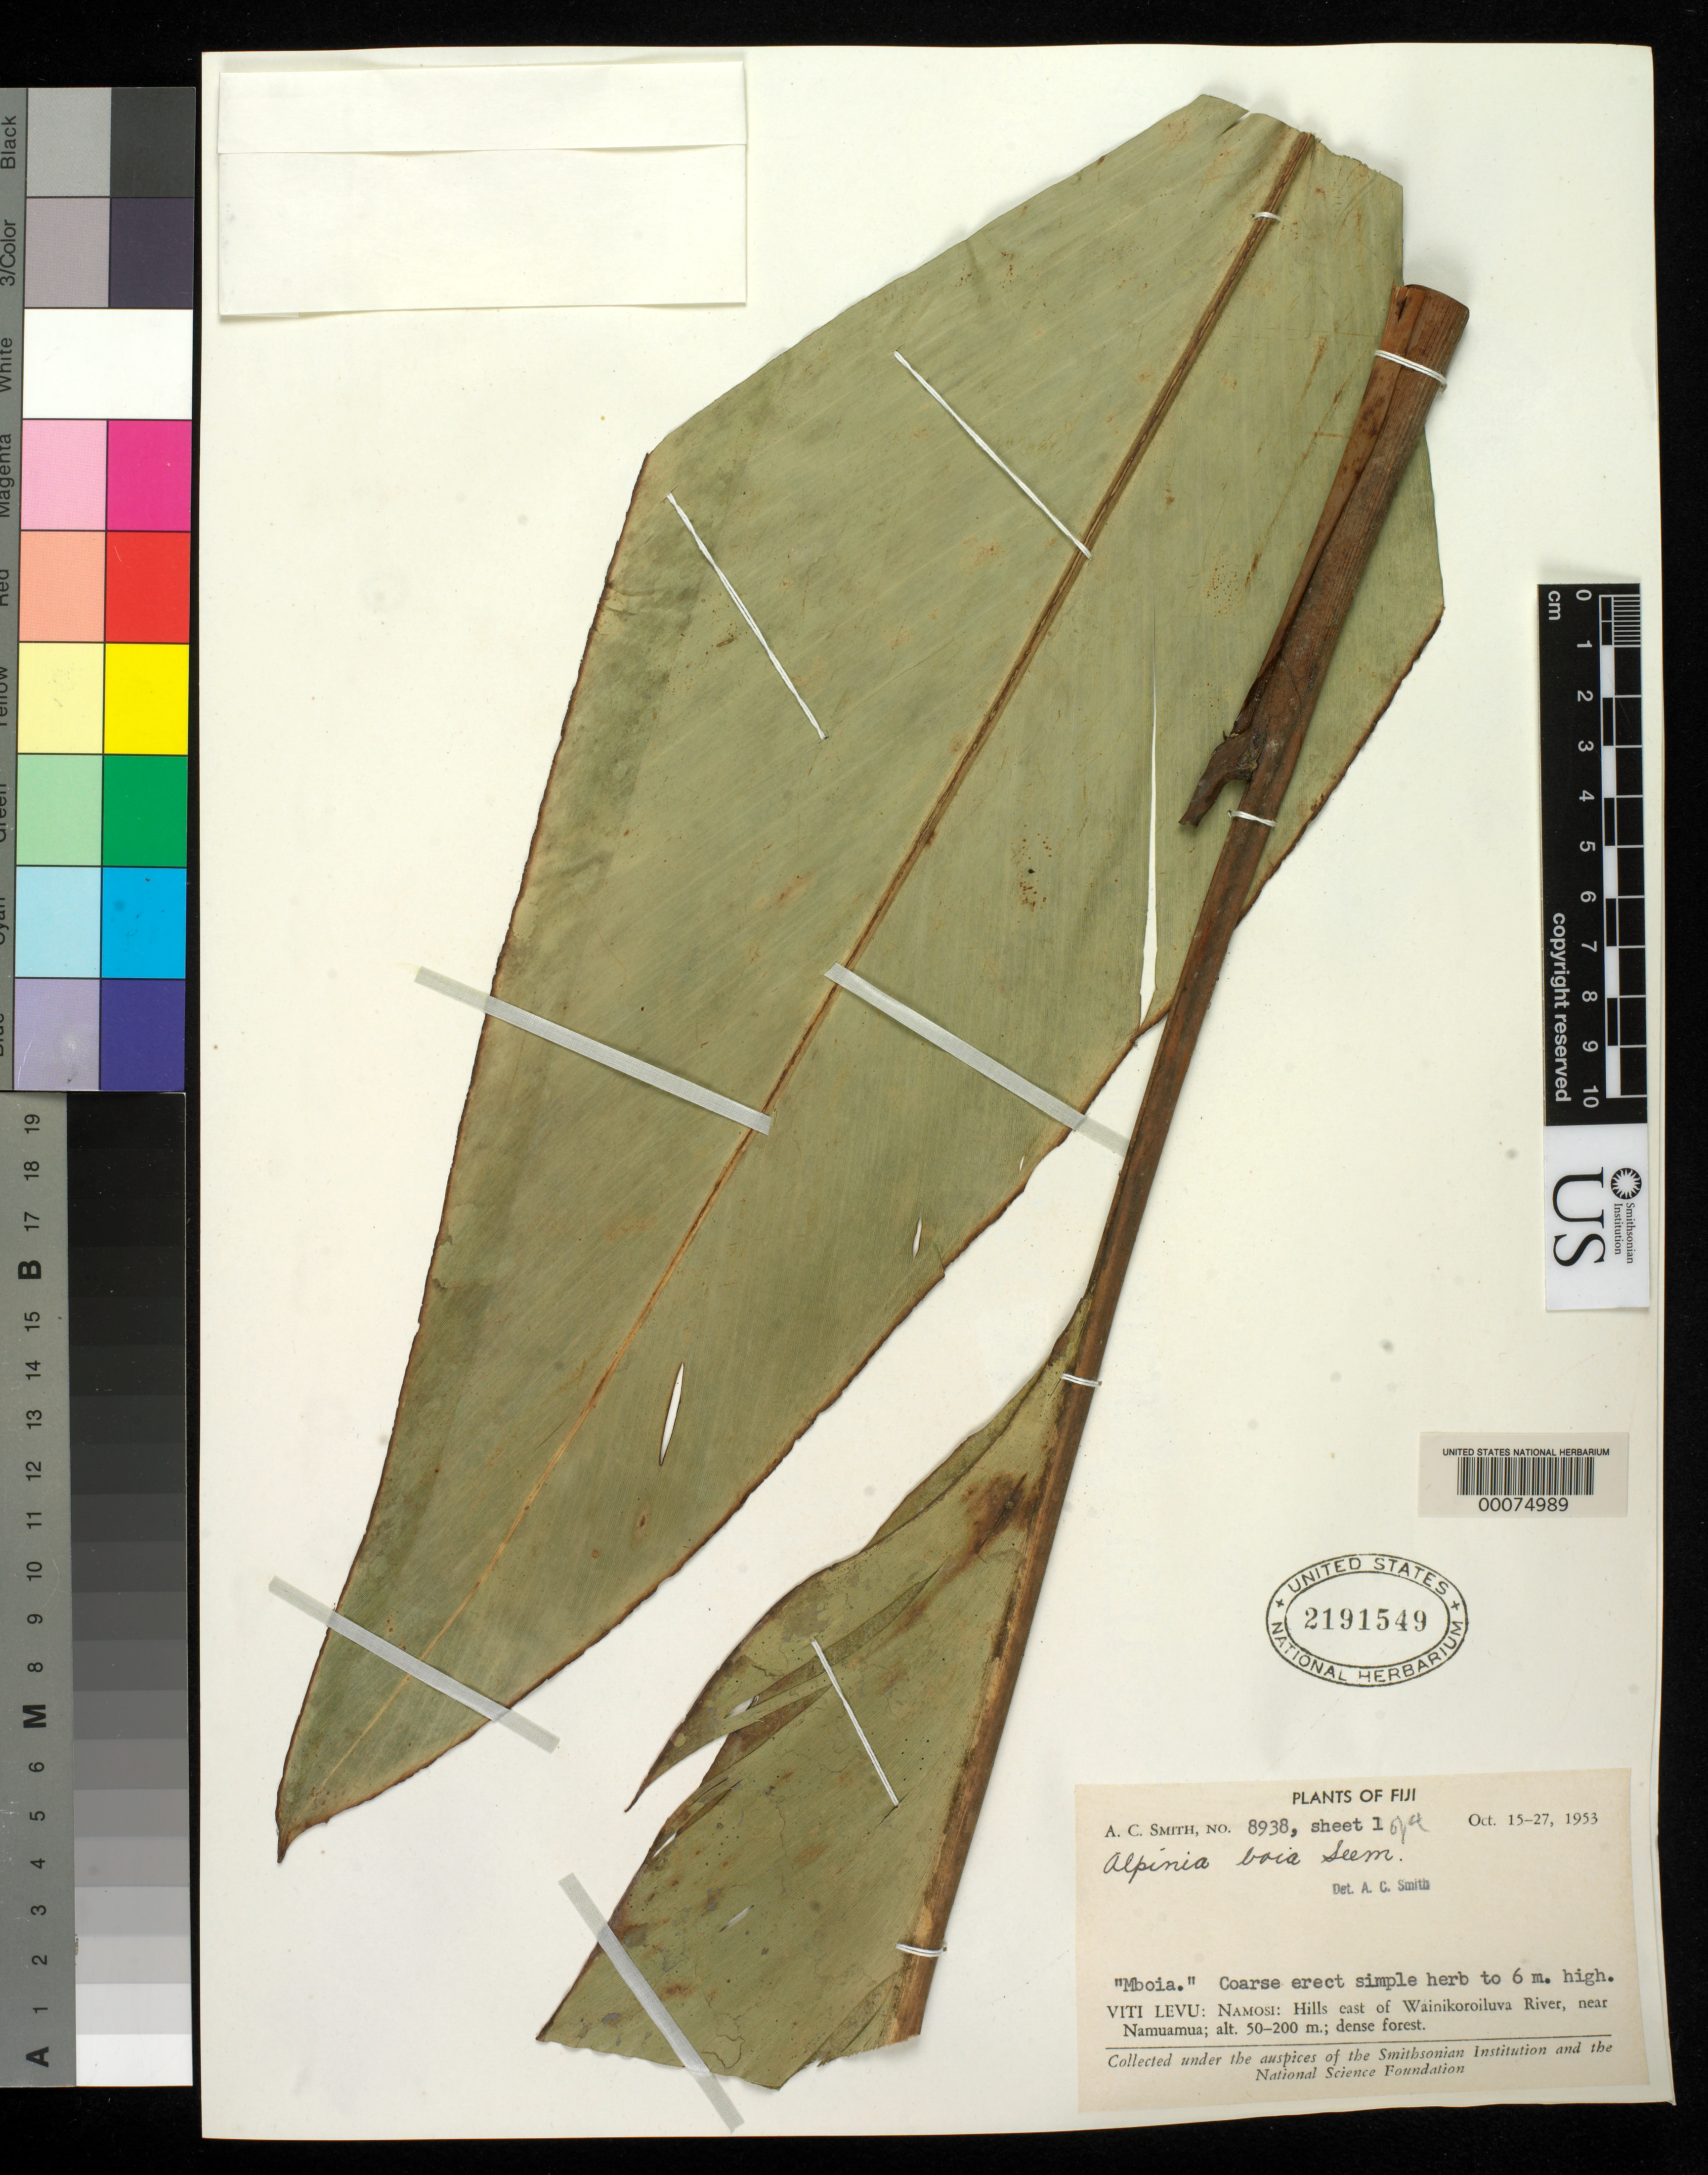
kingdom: Plantae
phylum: Tracheophyta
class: Liliopsida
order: Zingiberales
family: Zingiberaceae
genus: Alpinia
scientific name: Alpinia boia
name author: Seem.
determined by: Smith, A. C.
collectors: A. C. Smith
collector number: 8938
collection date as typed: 15 Oct 1953 to 27 Oct 1953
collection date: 1953-10-15/1953-10-27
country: Fiji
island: Viti Levu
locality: Namosi Prov., hills east of Wainikoroiluva River, near Namuamua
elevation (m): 50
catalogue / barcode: US 2191549